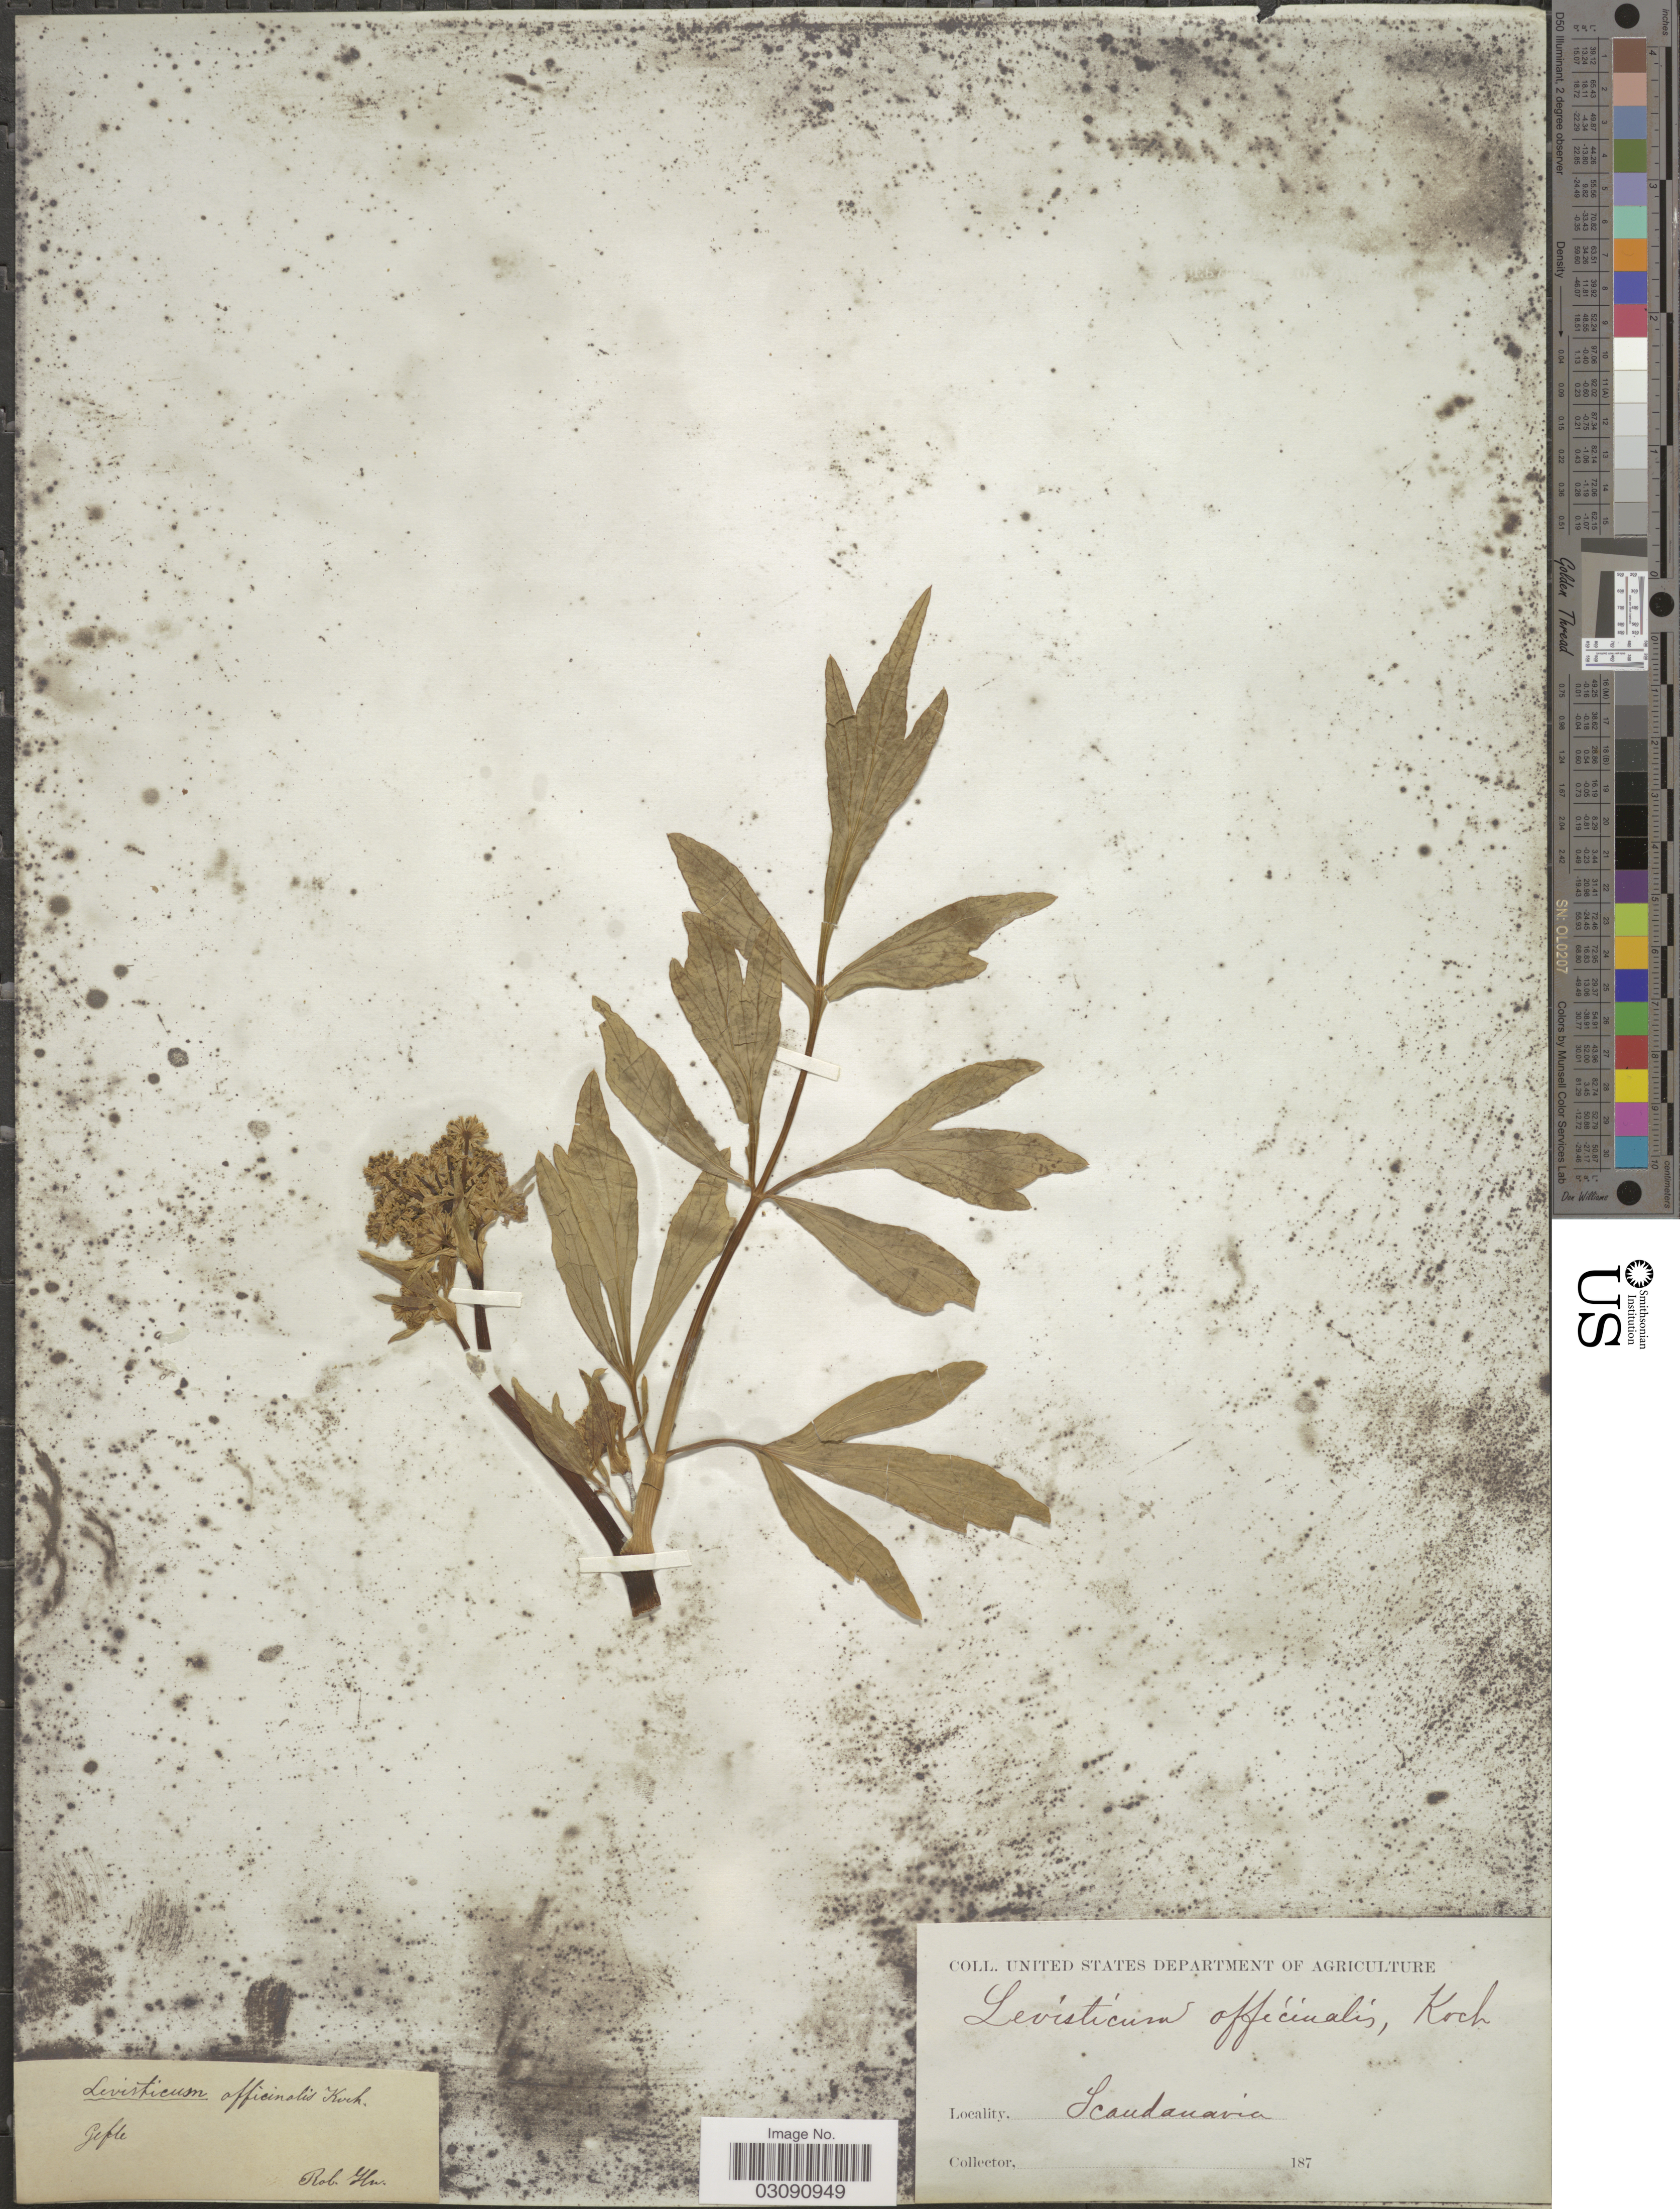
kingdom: Plantae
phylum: Tracheophyta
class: Magnoliopsida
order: Apiales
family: Apiaceae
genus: Levisticum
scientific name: Levisticum officinale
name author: W.D.J. Koch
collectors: R. Hu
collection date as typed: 187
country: Sweden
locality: Gefle, Scandanavia.